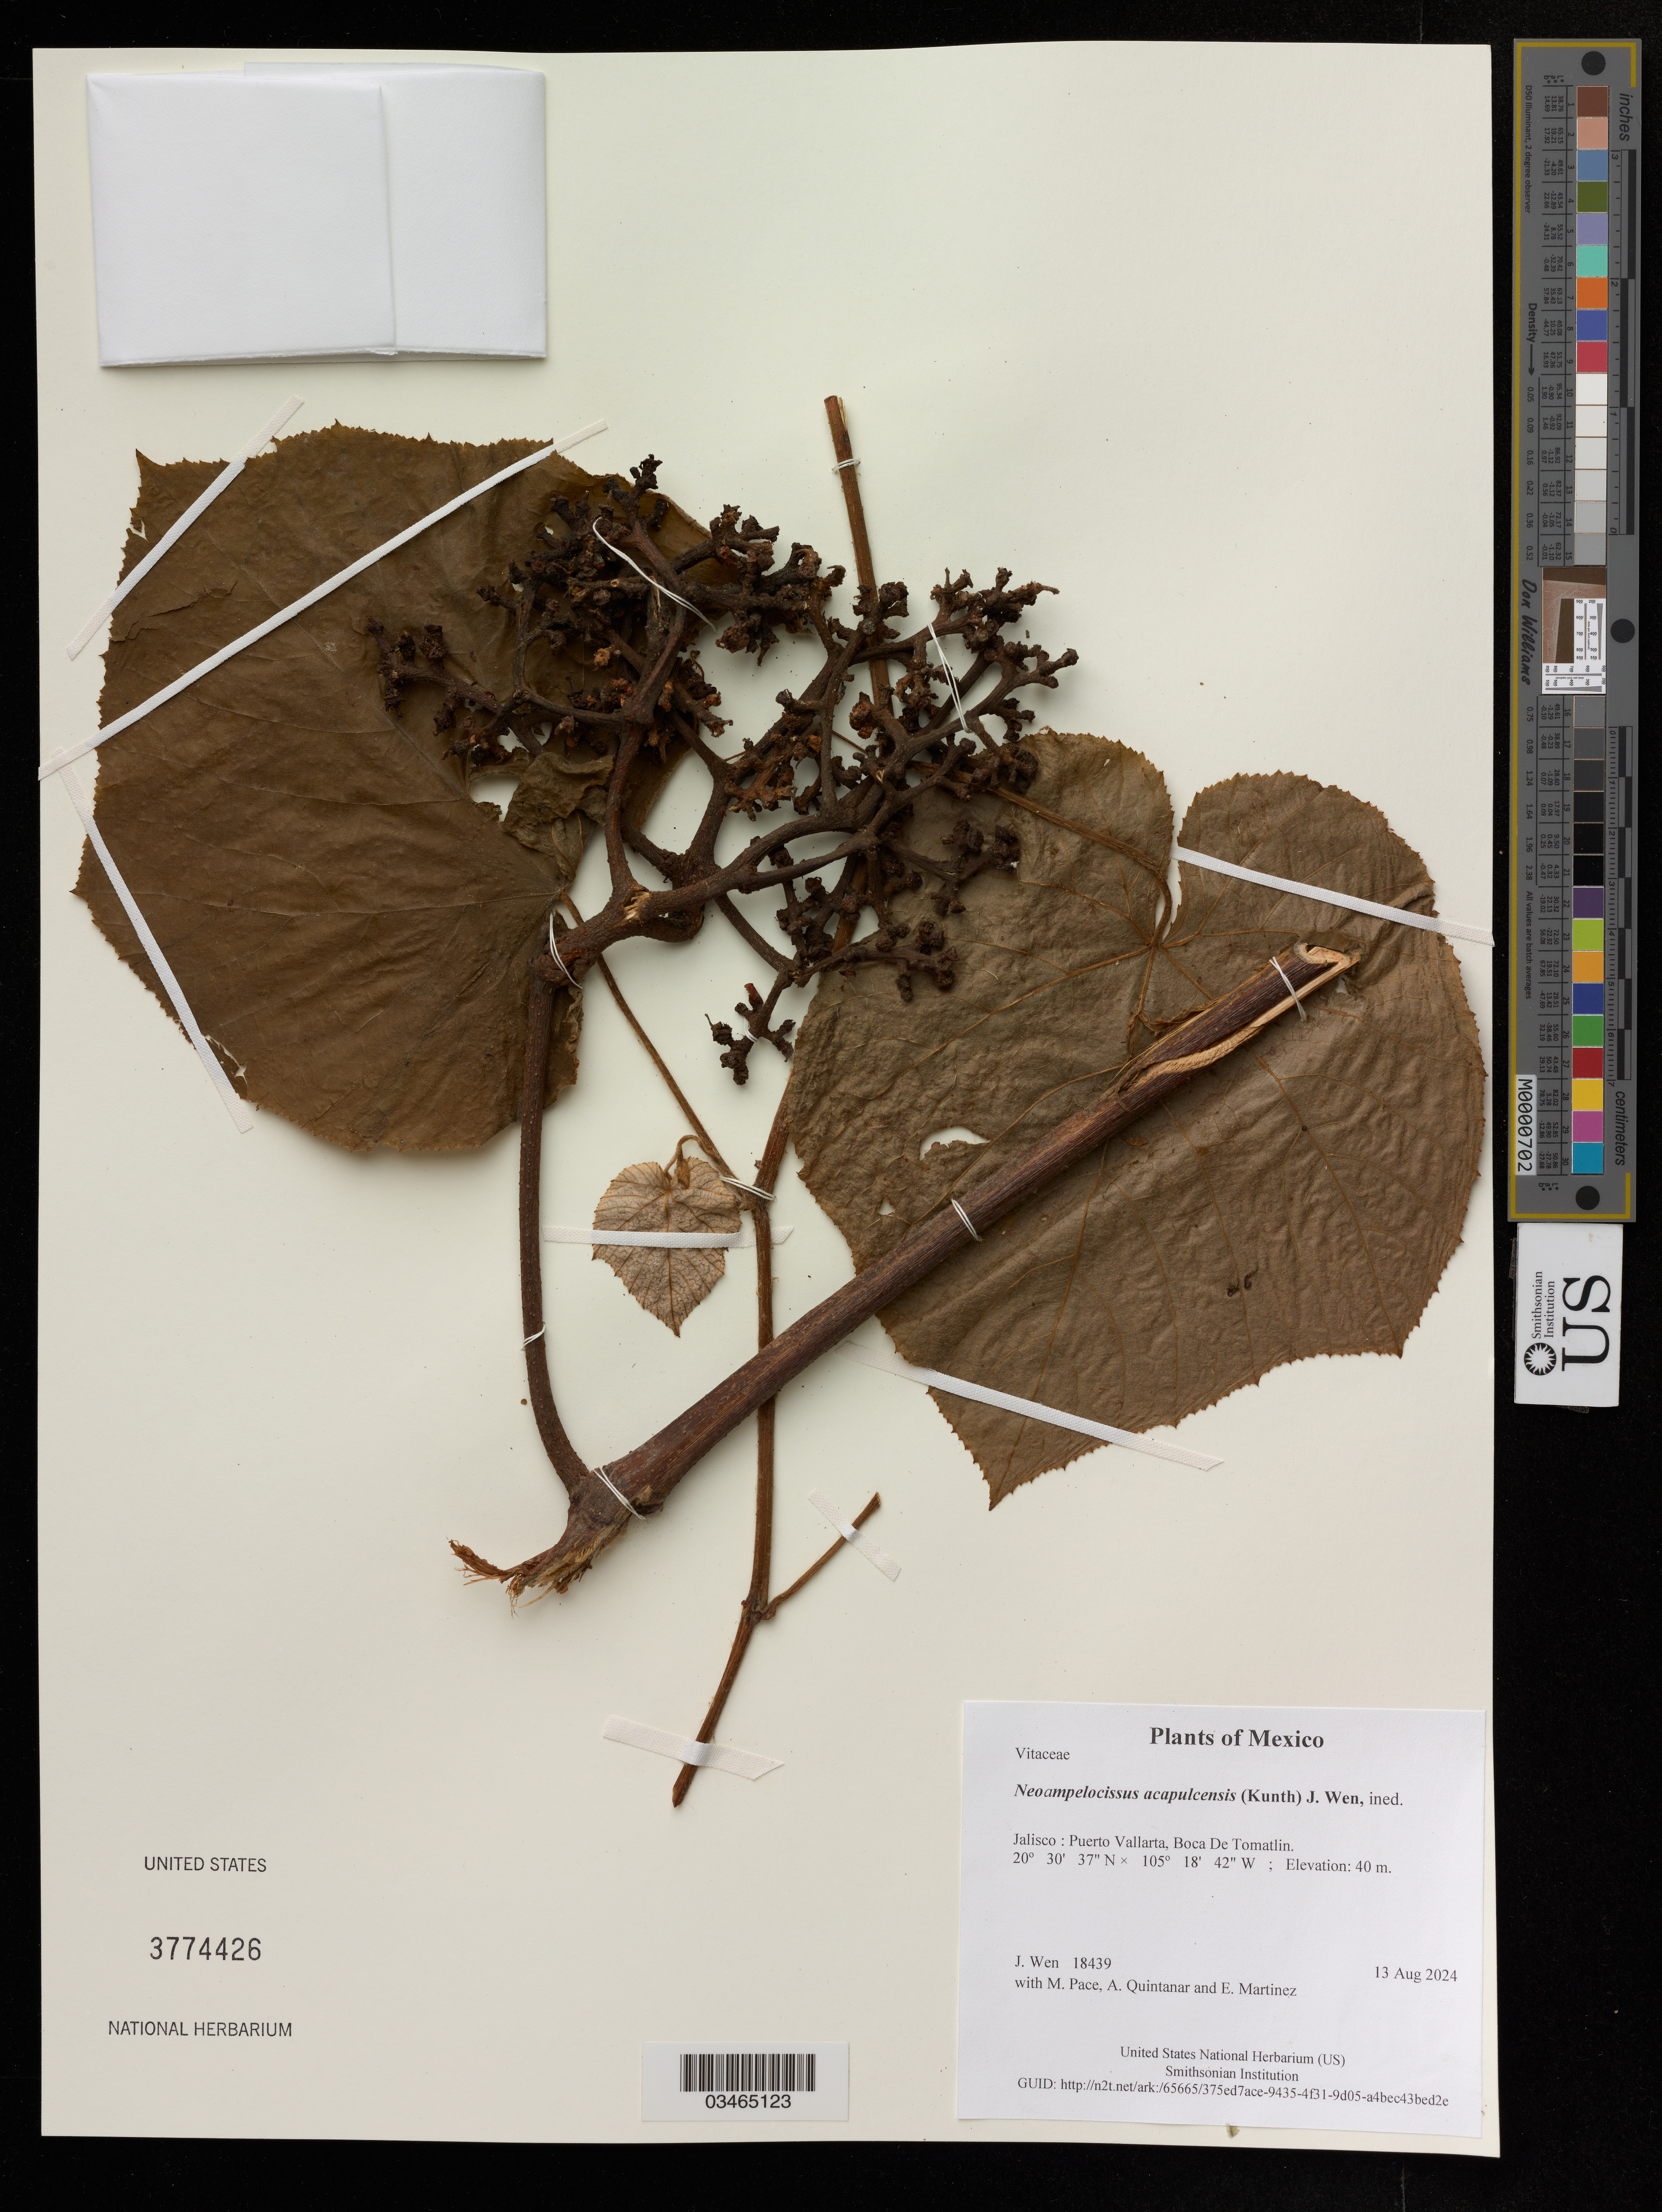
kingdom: Plantae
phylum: Tracheophyta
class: Magnoliopsida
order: Vitales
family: Vitaceae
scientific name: Neoampelocissus acapulcensis, ined.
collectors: J. Wen, M. Pace, A. Quintanar & E. Martínez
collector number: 18439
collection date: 2024-08-13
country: Mexico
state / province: Jalisco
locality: Puerto Vallarta, Boca De Tomatlin.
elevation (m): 40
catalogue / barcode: US 3774426